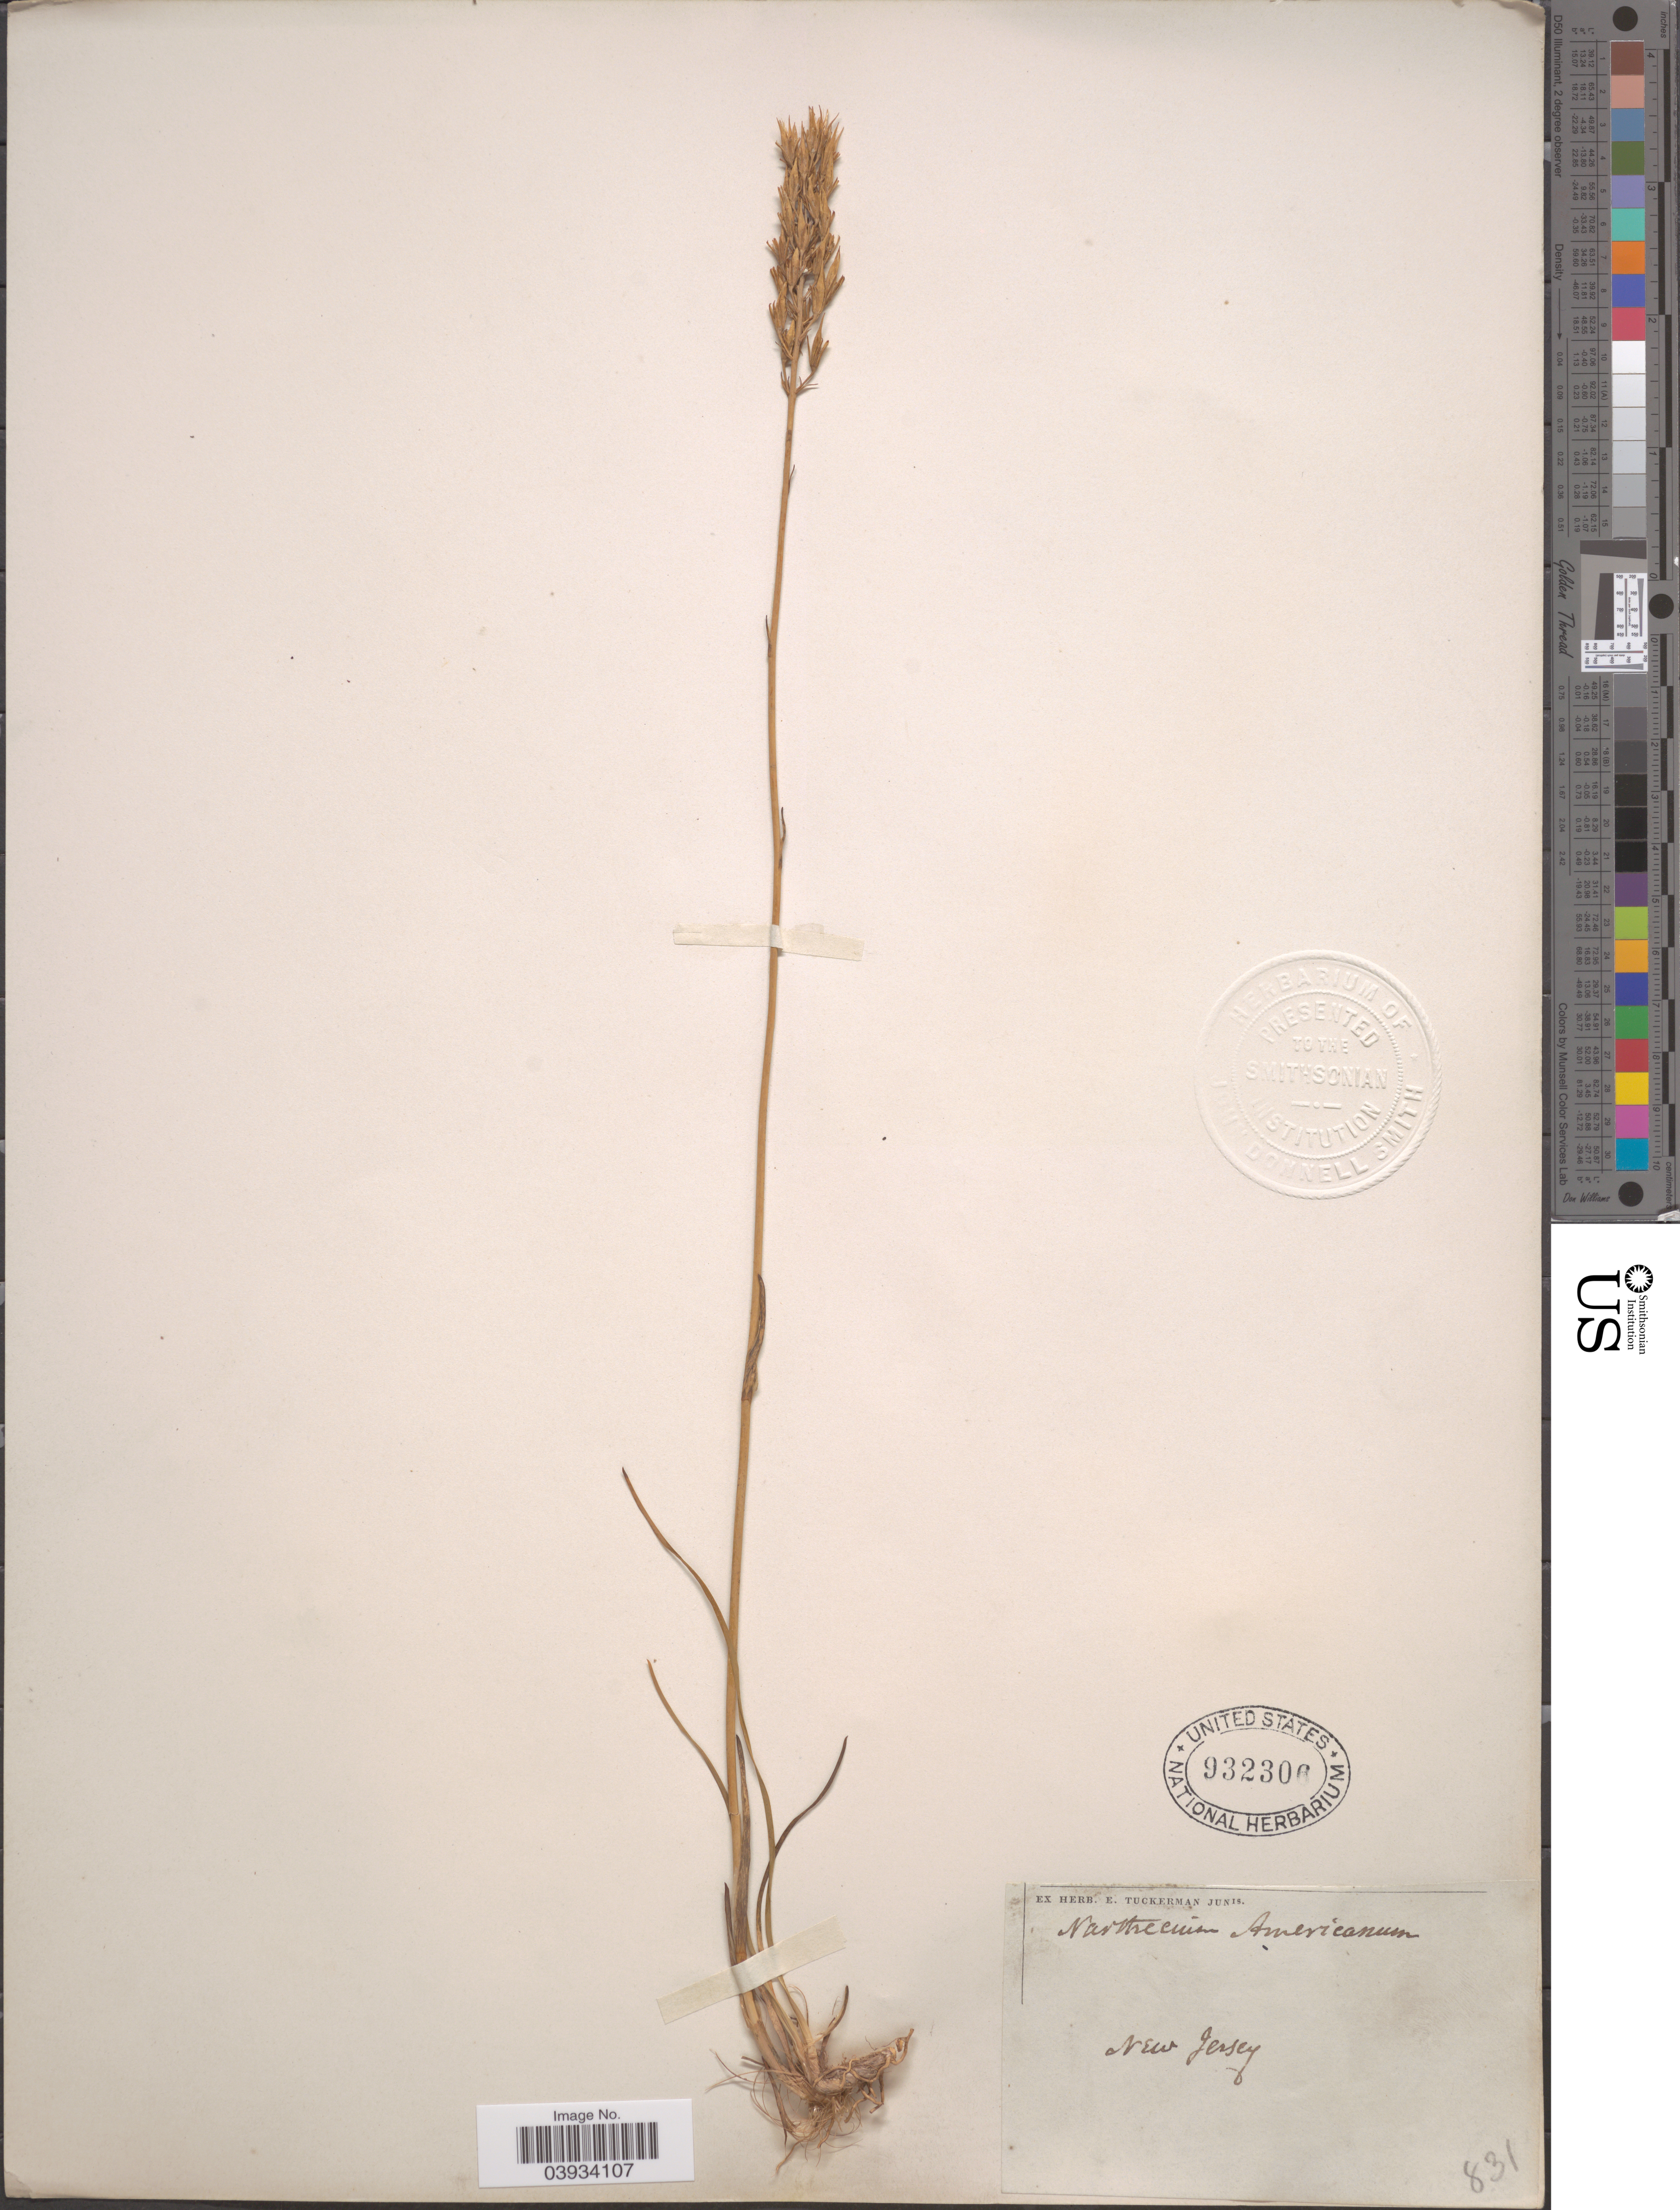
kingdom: Plantae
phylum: Tracheophyta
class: Liliopsida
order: Dioscoreales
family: Nartheciaceae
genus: Narthecium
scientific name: Narthecium americanum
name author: Ker Gawl.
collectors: ex herb. E. Tuckerman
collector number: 831?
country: United States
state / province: New Jersey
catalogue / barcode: US 932306